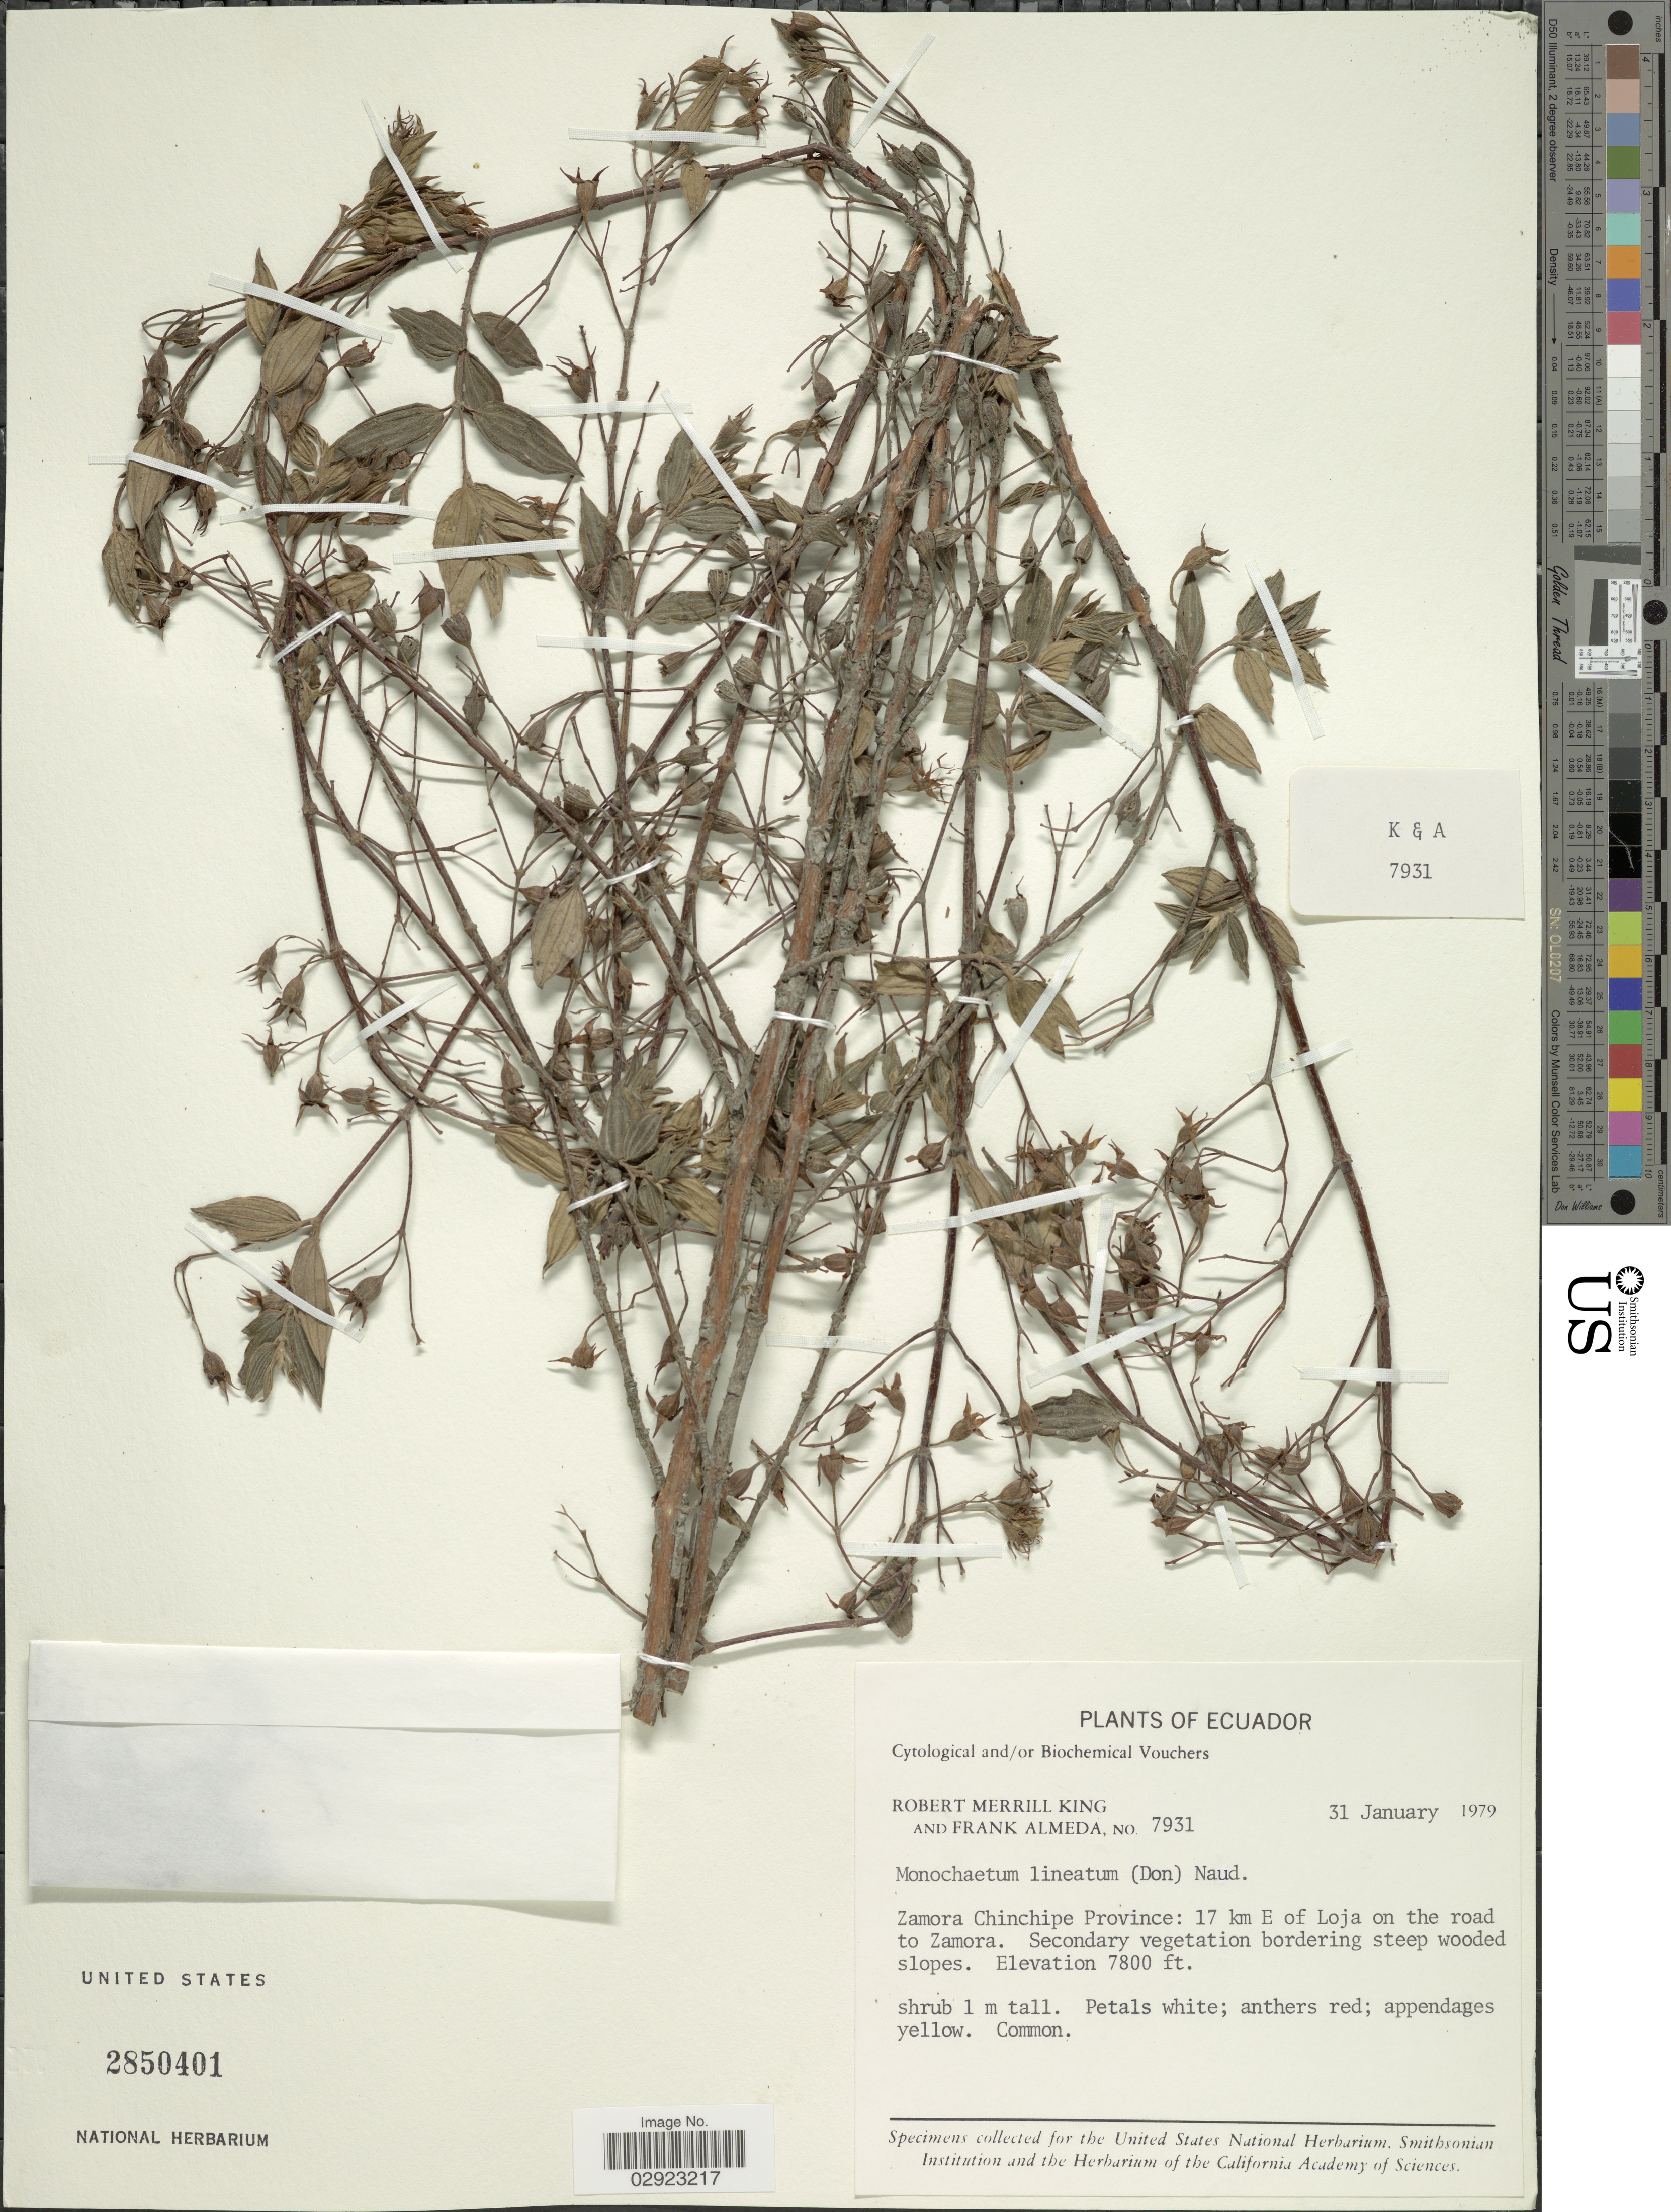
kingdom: Plantae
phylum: Tracheophyta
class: Magnoliopsida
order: Myrtales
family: Melastomataceae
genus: Monochaetum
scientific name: Monochaetum lineatum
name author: (D. Don) Naudin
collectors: R. M. King & F. Almeda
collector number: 7931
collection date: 1979-01-31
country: Ecuador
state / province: Zamora-Chinchipe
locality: Zamora Chinchipe Province: 17 km E of Loja on the road to Zamora.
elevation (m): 2377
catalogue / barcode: US 2850401